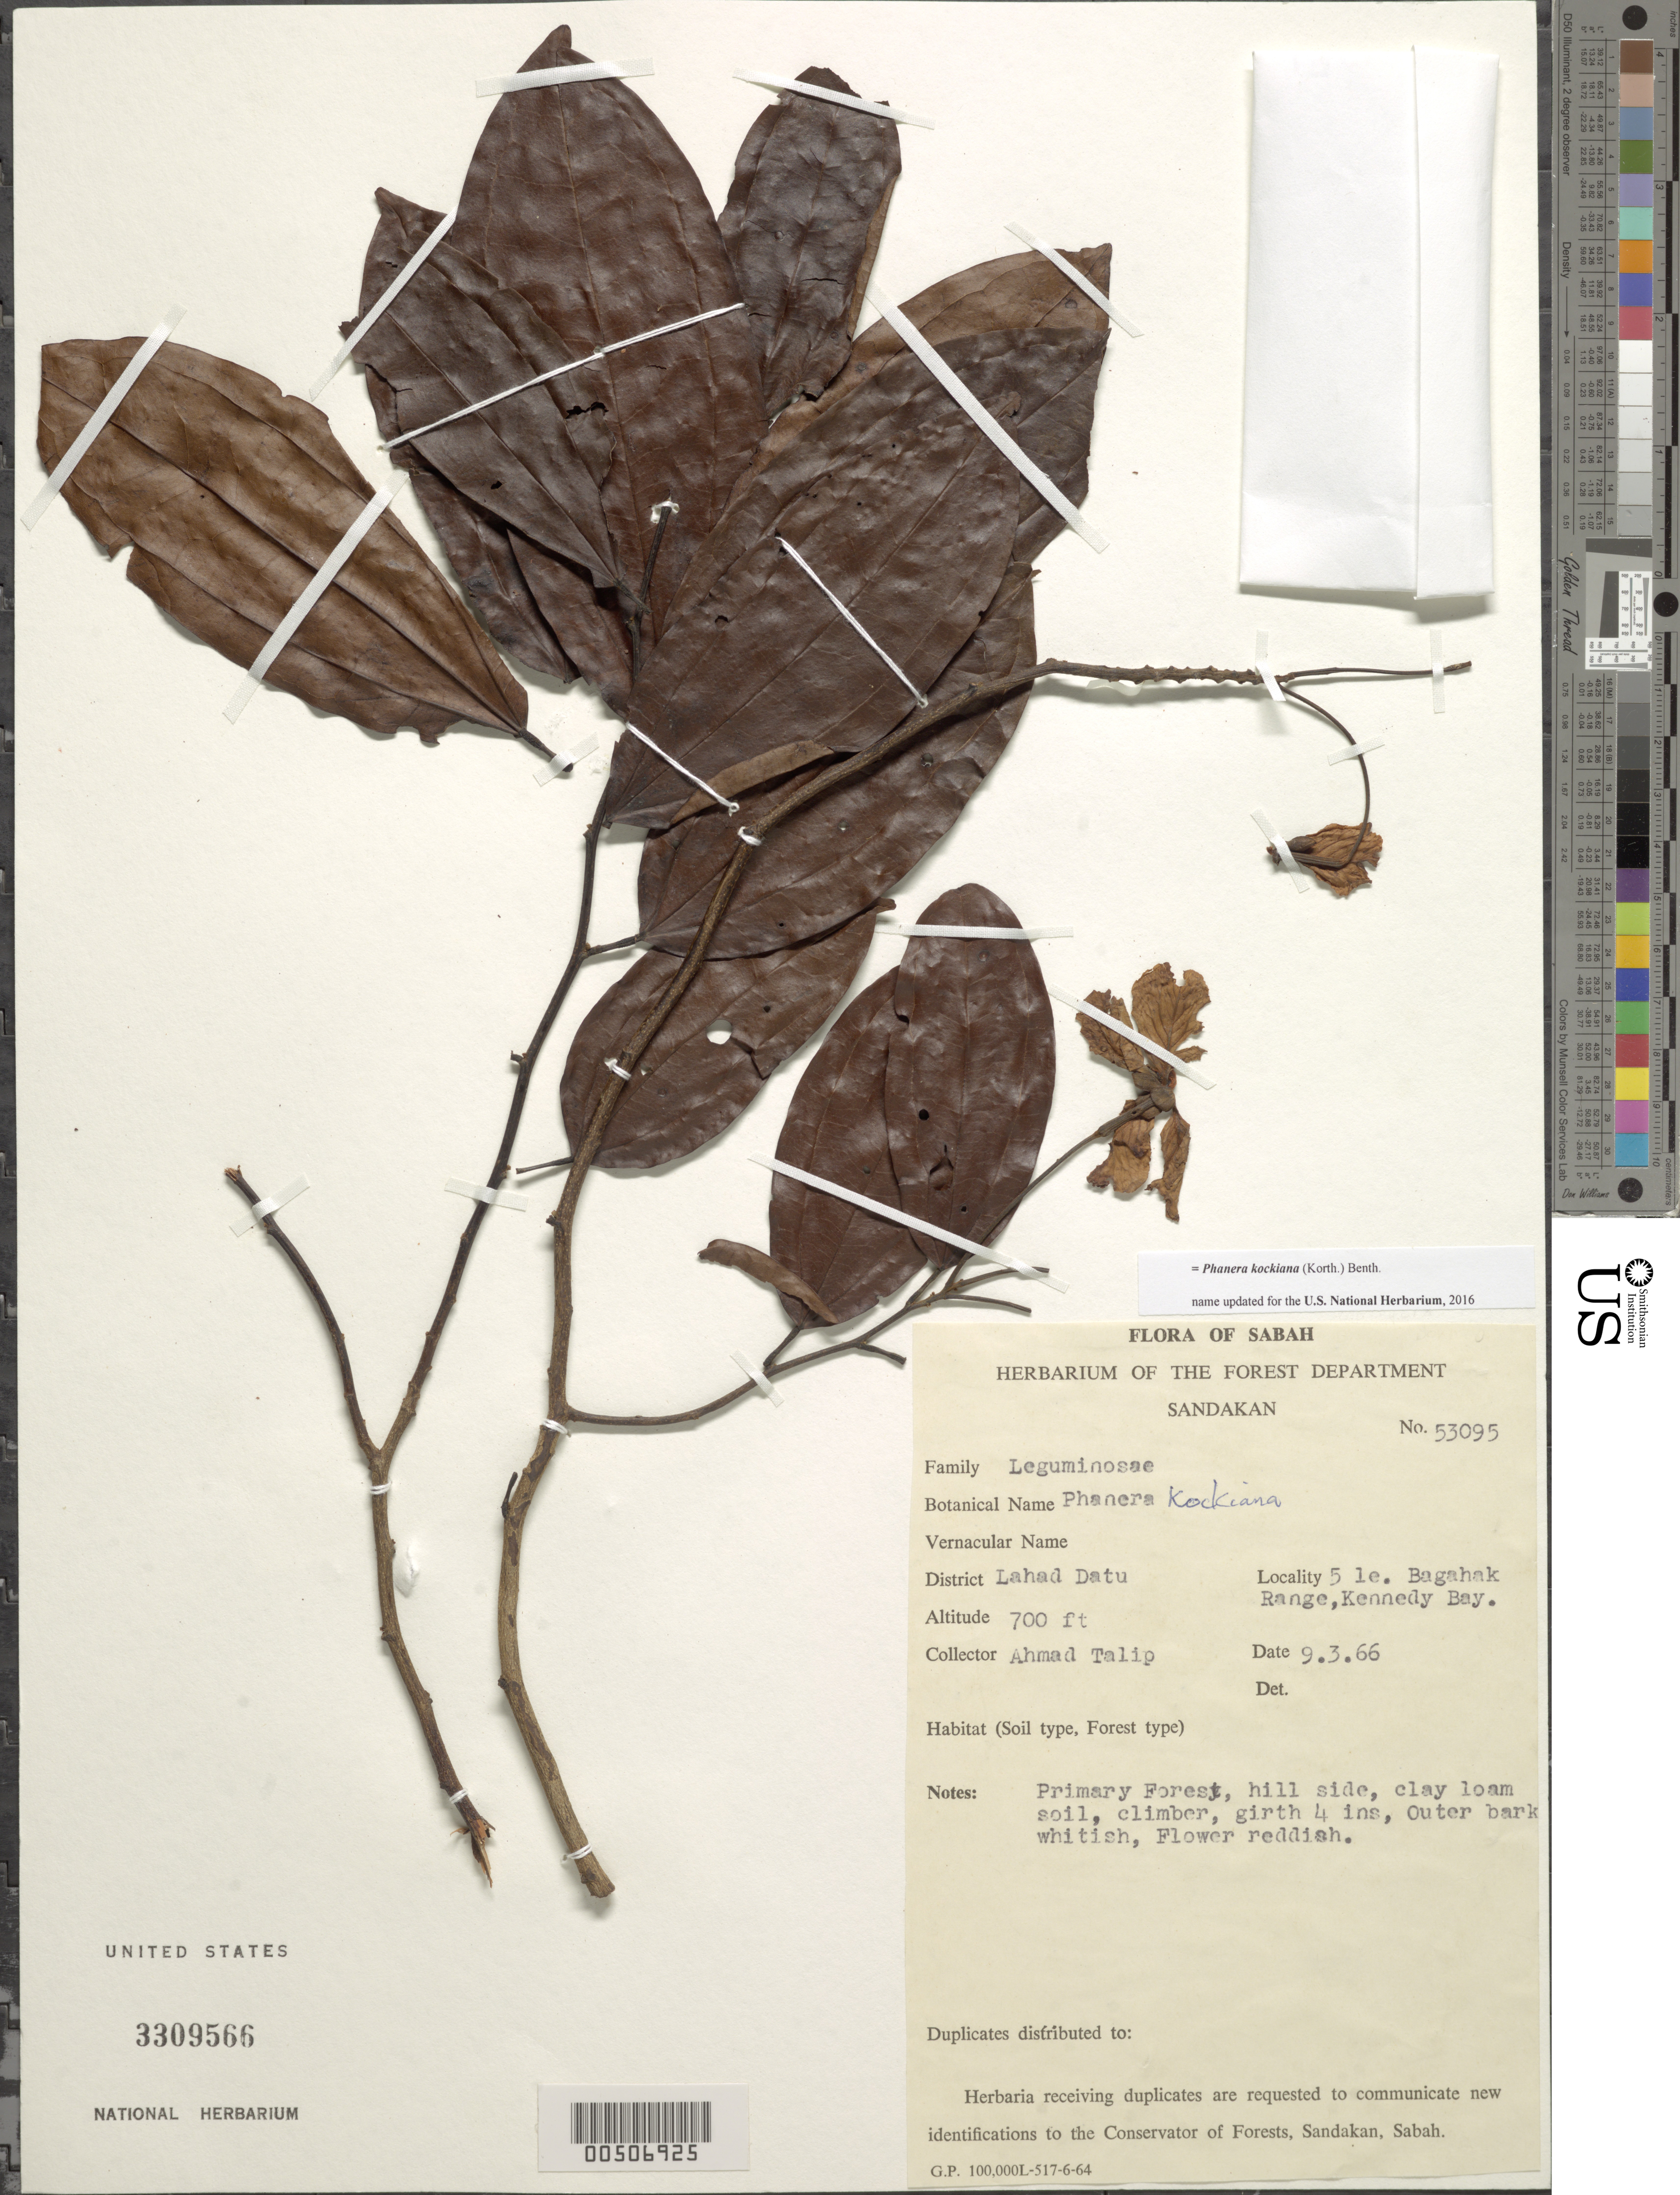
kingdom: Plantae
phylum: Tracheophyta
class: Magnoliopsida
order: Fabales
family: Fabaceae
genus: Phanera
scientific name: Phanera kockiana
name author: (Korth.) Benth.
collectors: A. Talip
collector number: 53095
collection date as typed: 09 Mar 1966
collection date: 1966-03-09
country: Malaysia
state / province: Sabah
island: Borneo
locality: Bagahak range,kennedy bay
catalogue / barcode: US 3309566